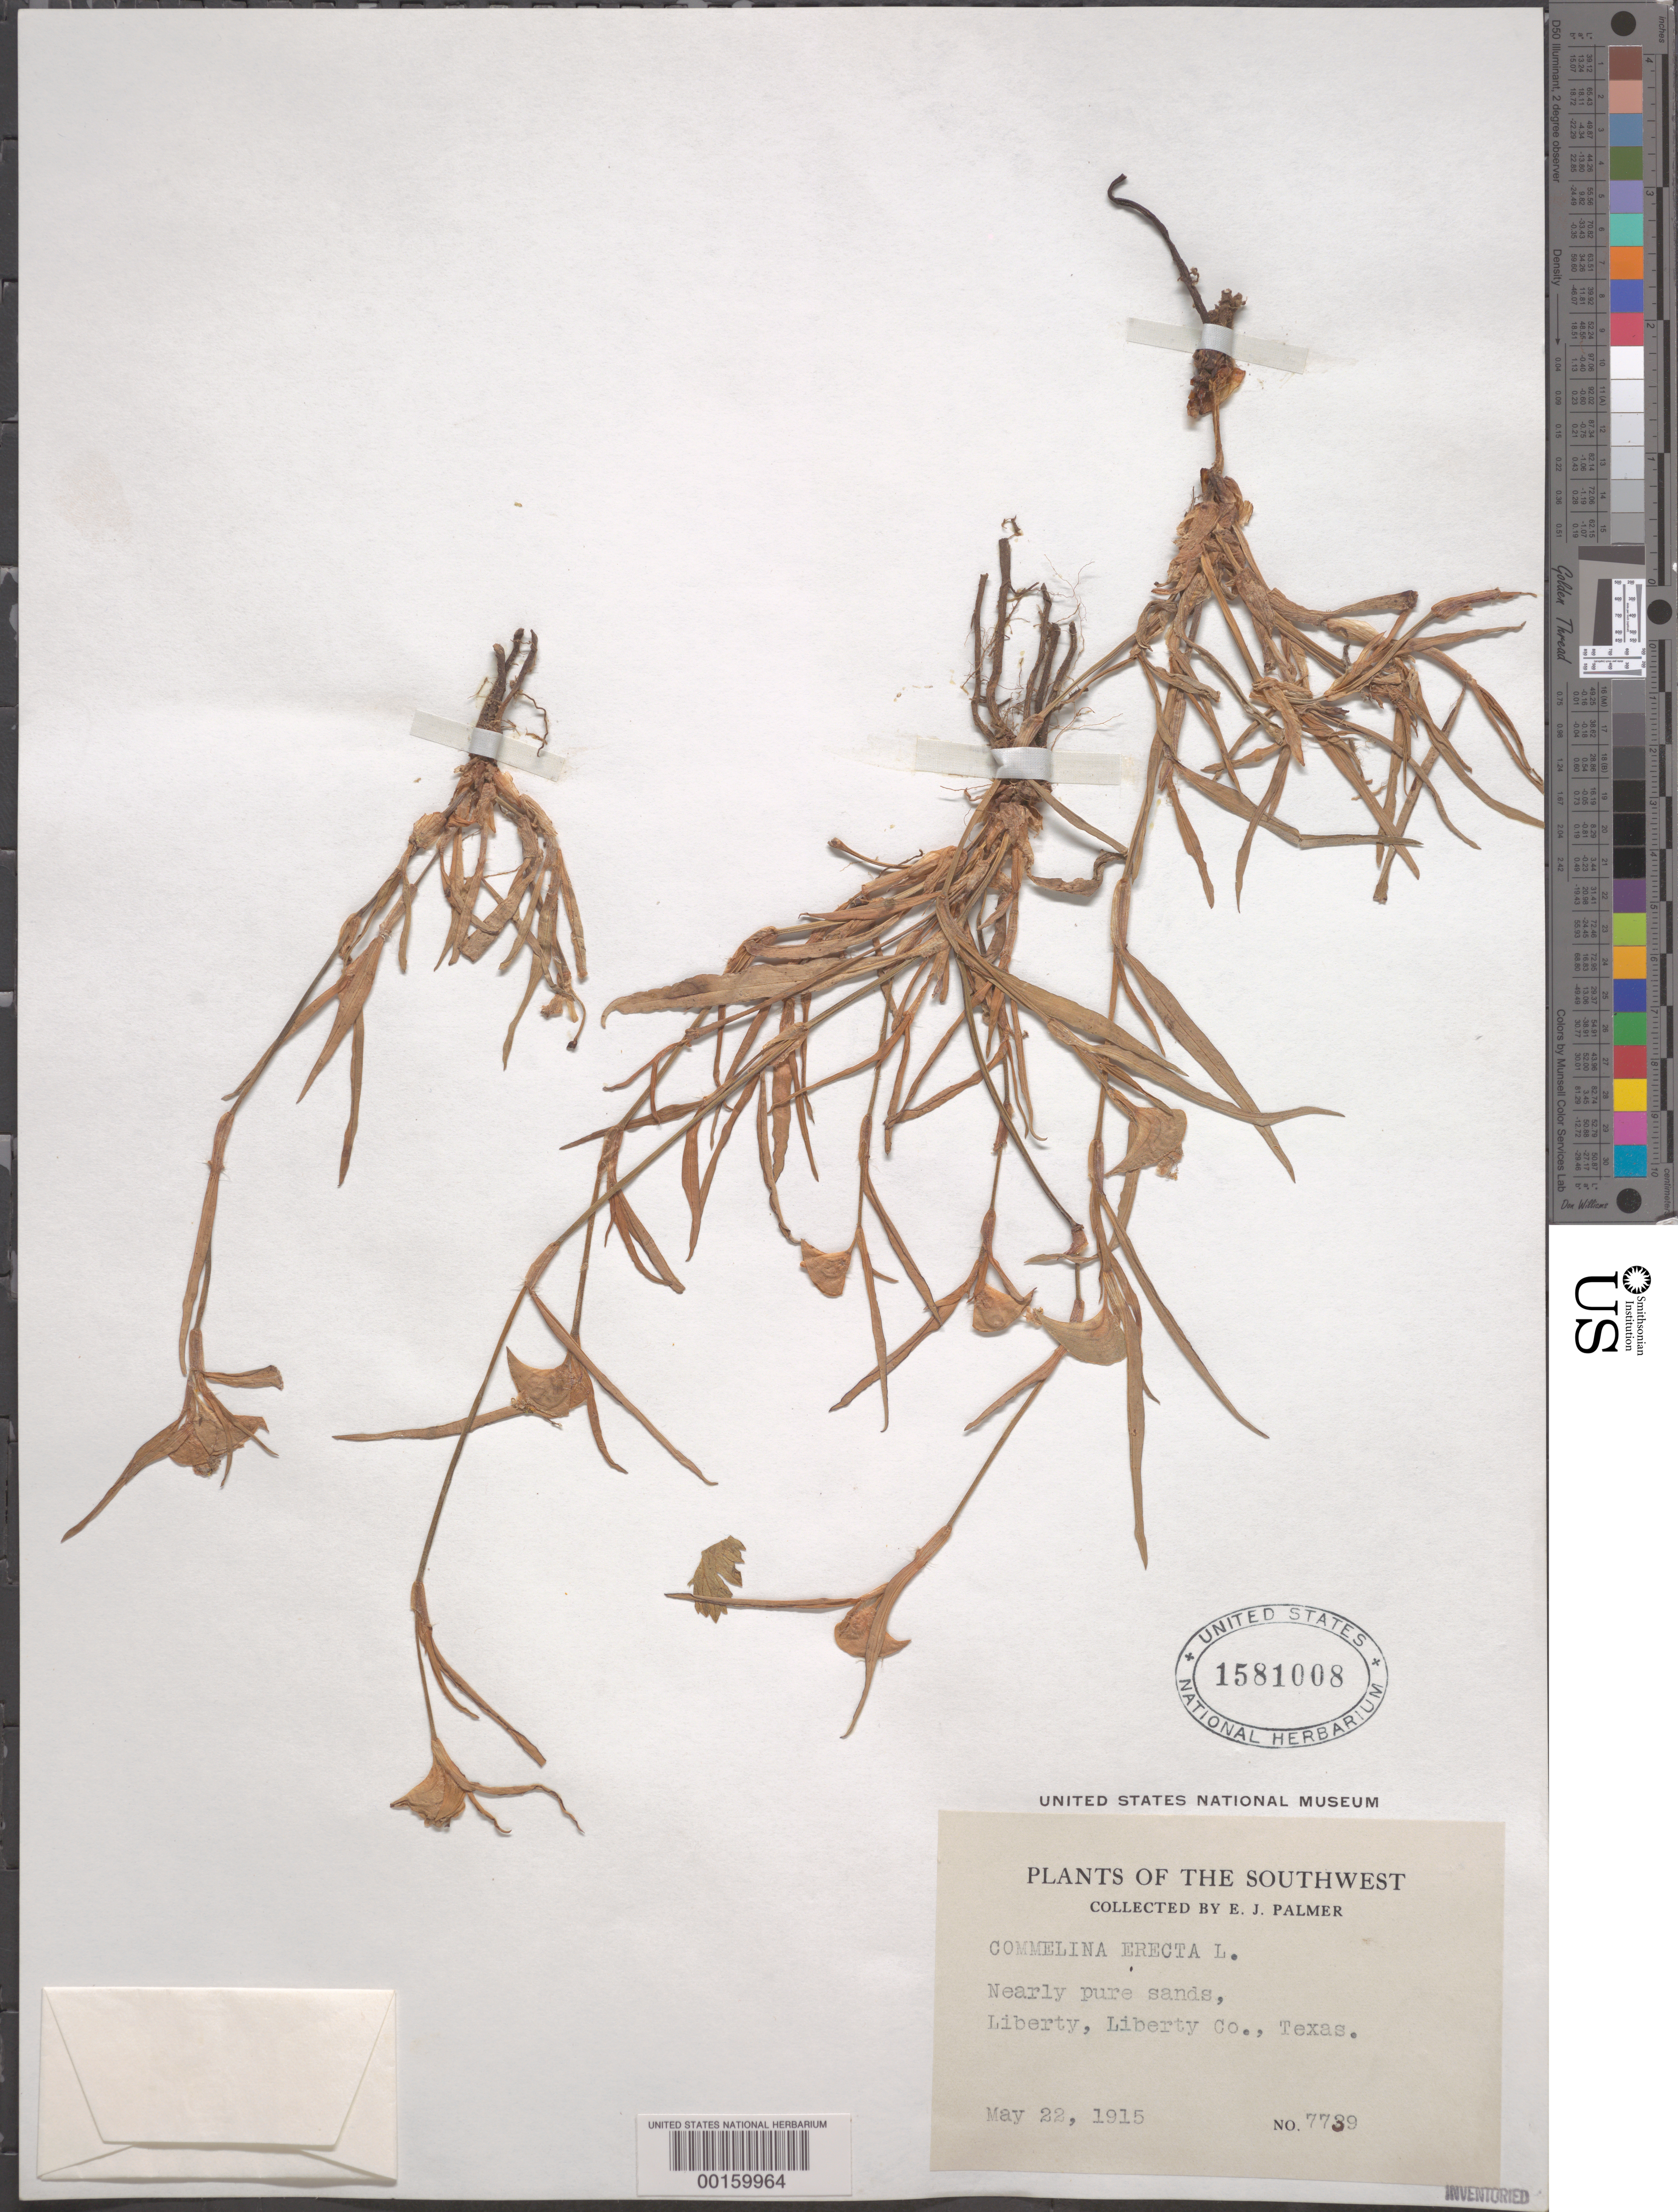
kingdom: Plantae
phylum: Tracheophyta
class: Liliopsida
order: Commelinales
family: Commelinaceae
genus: Commelina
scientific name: Commelina erecta var. angustifolia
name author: (Michx.) Fernald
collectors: E. J. Palmer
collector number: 7739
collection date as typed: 22 May 1915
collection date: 1915-05-22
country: United States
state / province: Texas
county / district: Liberty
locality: Liberty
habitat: Nearly pure sands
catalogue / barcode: US 1581008